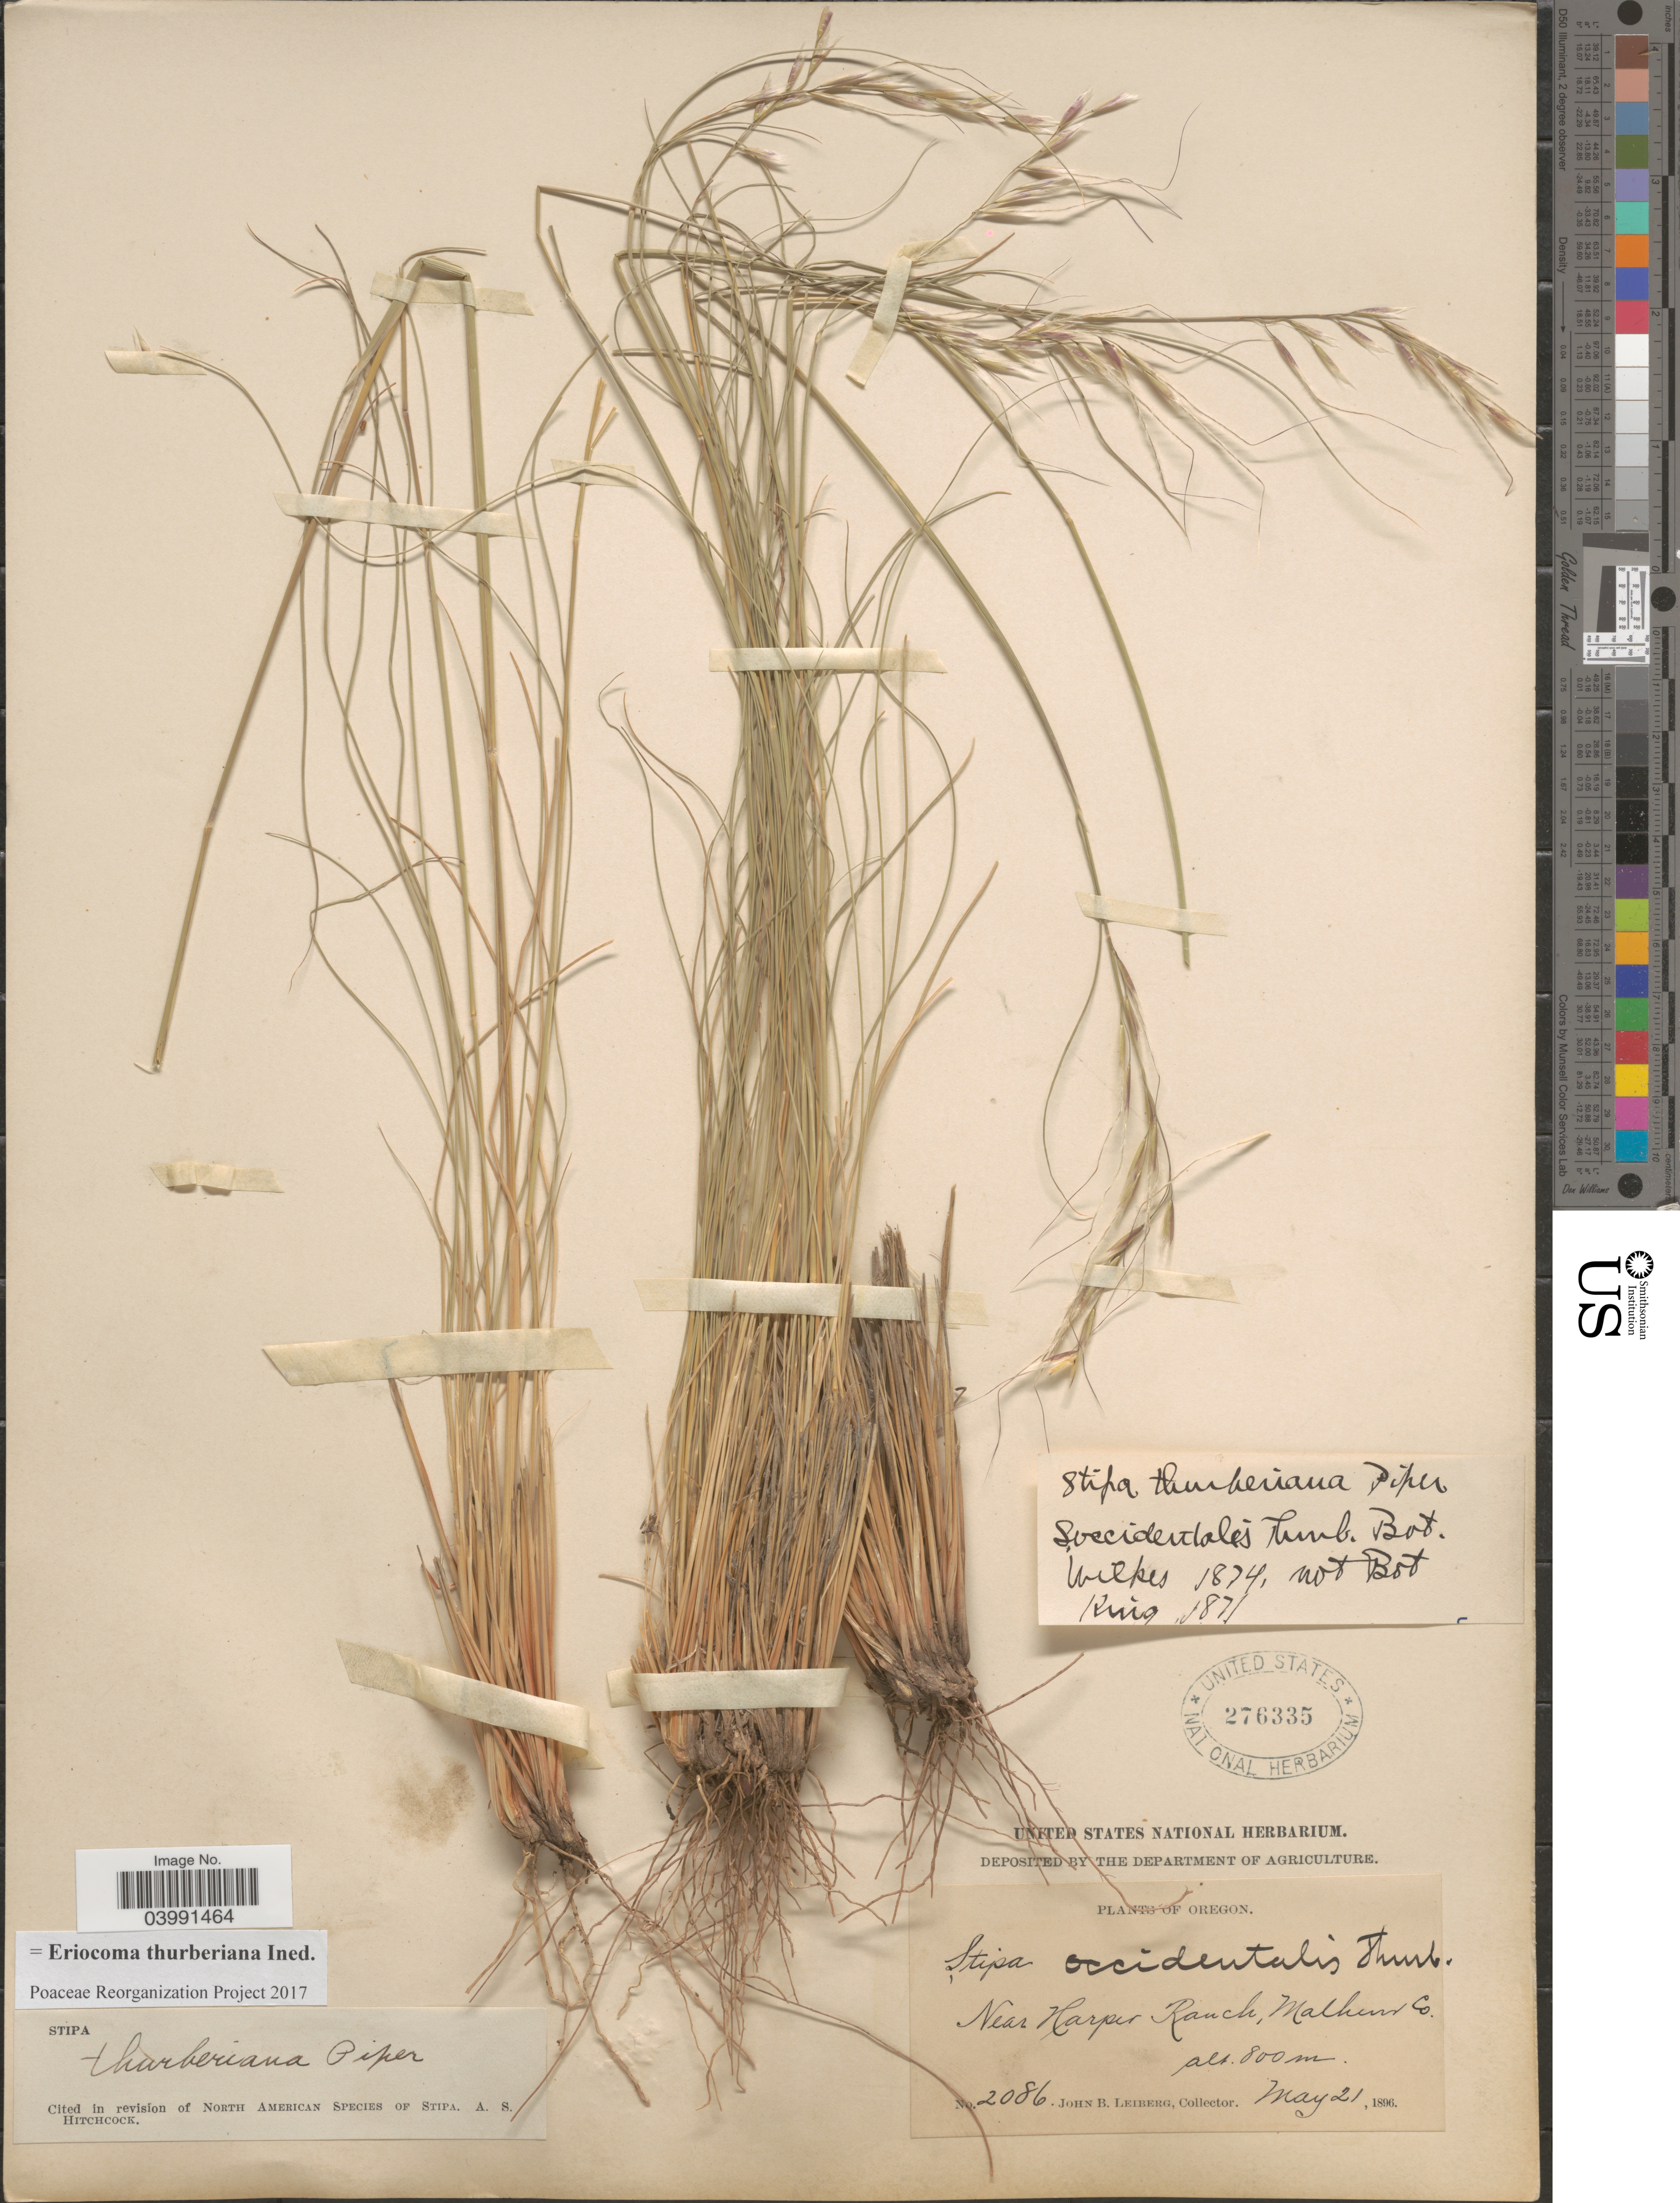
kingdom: Plantae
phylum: Tracheophyta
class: Liliopsida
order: Poales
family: Poaceae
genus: Eriocoma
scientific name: Eriocoma thurberiana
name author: (Piper) Romasch.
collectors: J. B. Leiberg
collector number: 2086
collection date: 1896-05-21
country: United States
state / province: Oregon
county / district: Malheur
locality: Near Harper Ranch, Malheur Co.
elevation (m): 800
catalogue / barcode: US 276335